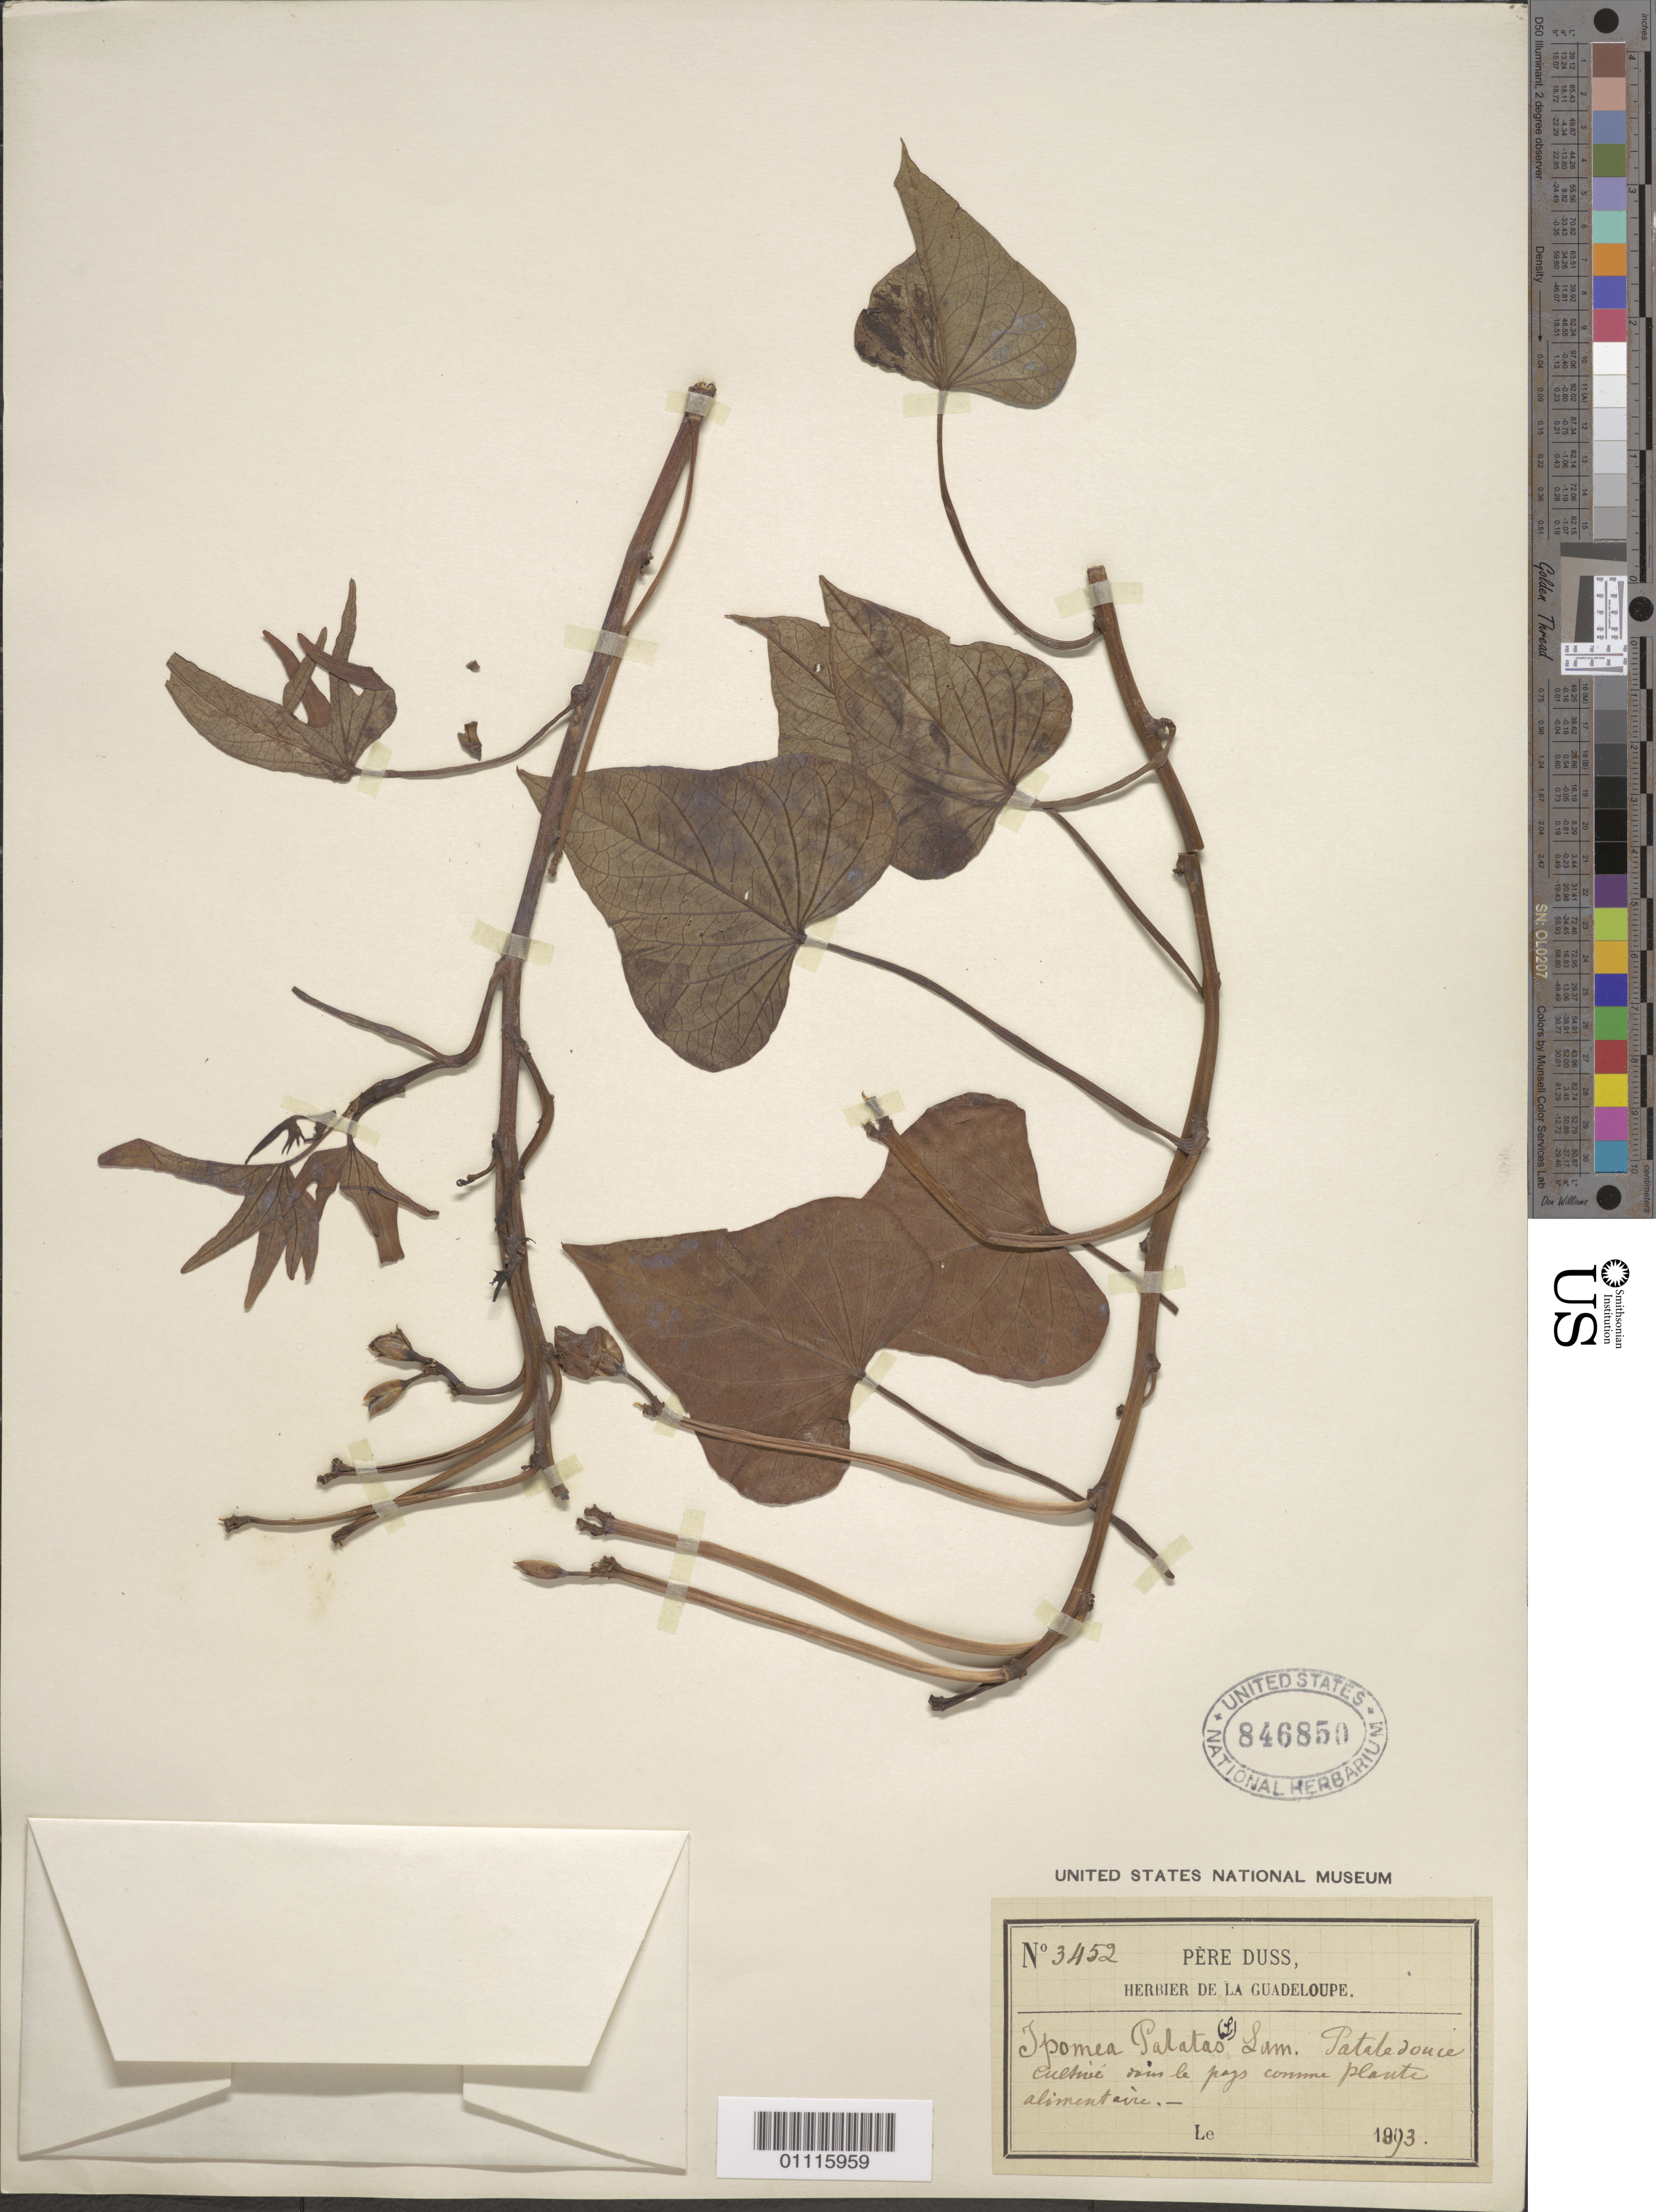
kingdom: Plantae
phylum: Tracheophyta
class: Magnoliopsida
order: Solanales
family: Convolvulaceae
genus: Ipomoea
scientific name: Ipomoea batatas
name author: (L.) Lam.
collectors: Père Duss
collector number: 3452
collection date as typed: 1893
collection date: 1893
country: Guadeloupe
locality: Patale douce.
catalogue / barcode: US 846850